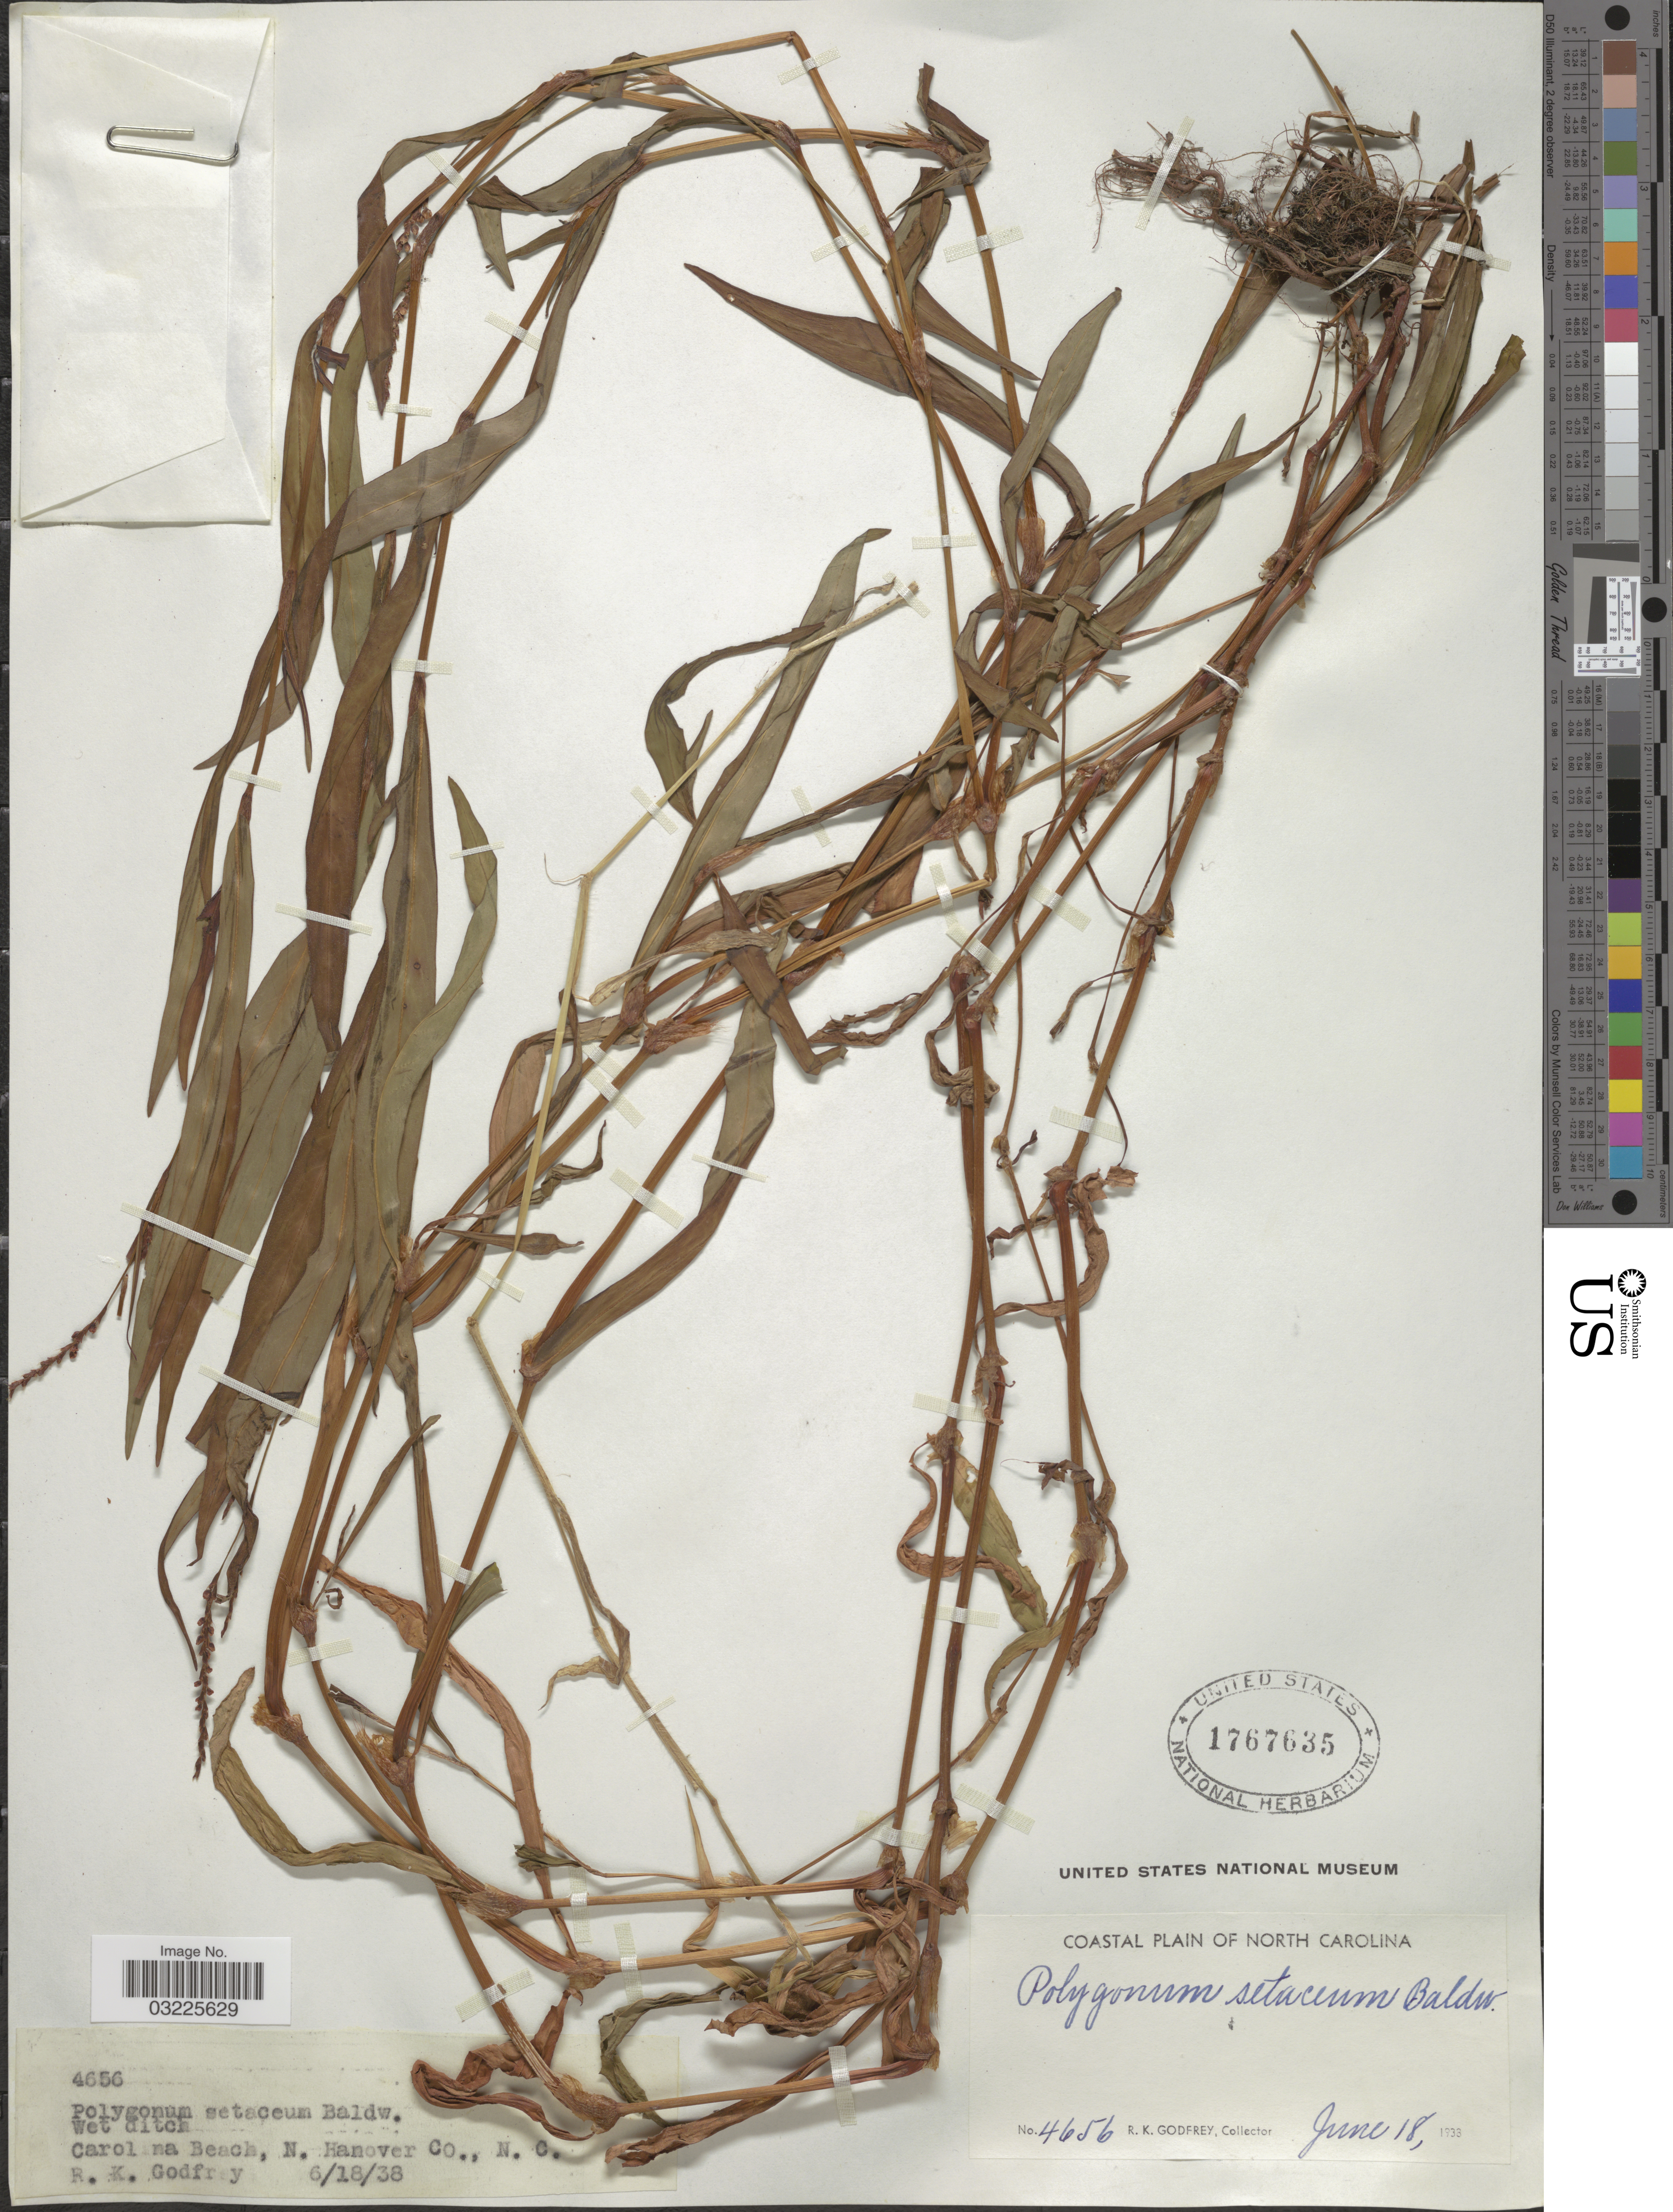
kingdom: Plantae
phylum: Tracheophyta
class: Magnoliopsida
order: Caryophyllales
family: Polygonaceae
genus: Persicaria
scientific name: Persicaria hydropiperoides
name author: (Michx.) Small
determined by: Atha, D. E.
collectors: R. K. Godfrey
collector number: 4656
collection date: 1938-06-18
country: United States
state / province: North Carolina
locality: Coastal Plain of North Carolina. Carolina Beach, N. Hanover Co.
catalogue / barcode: US 1767635